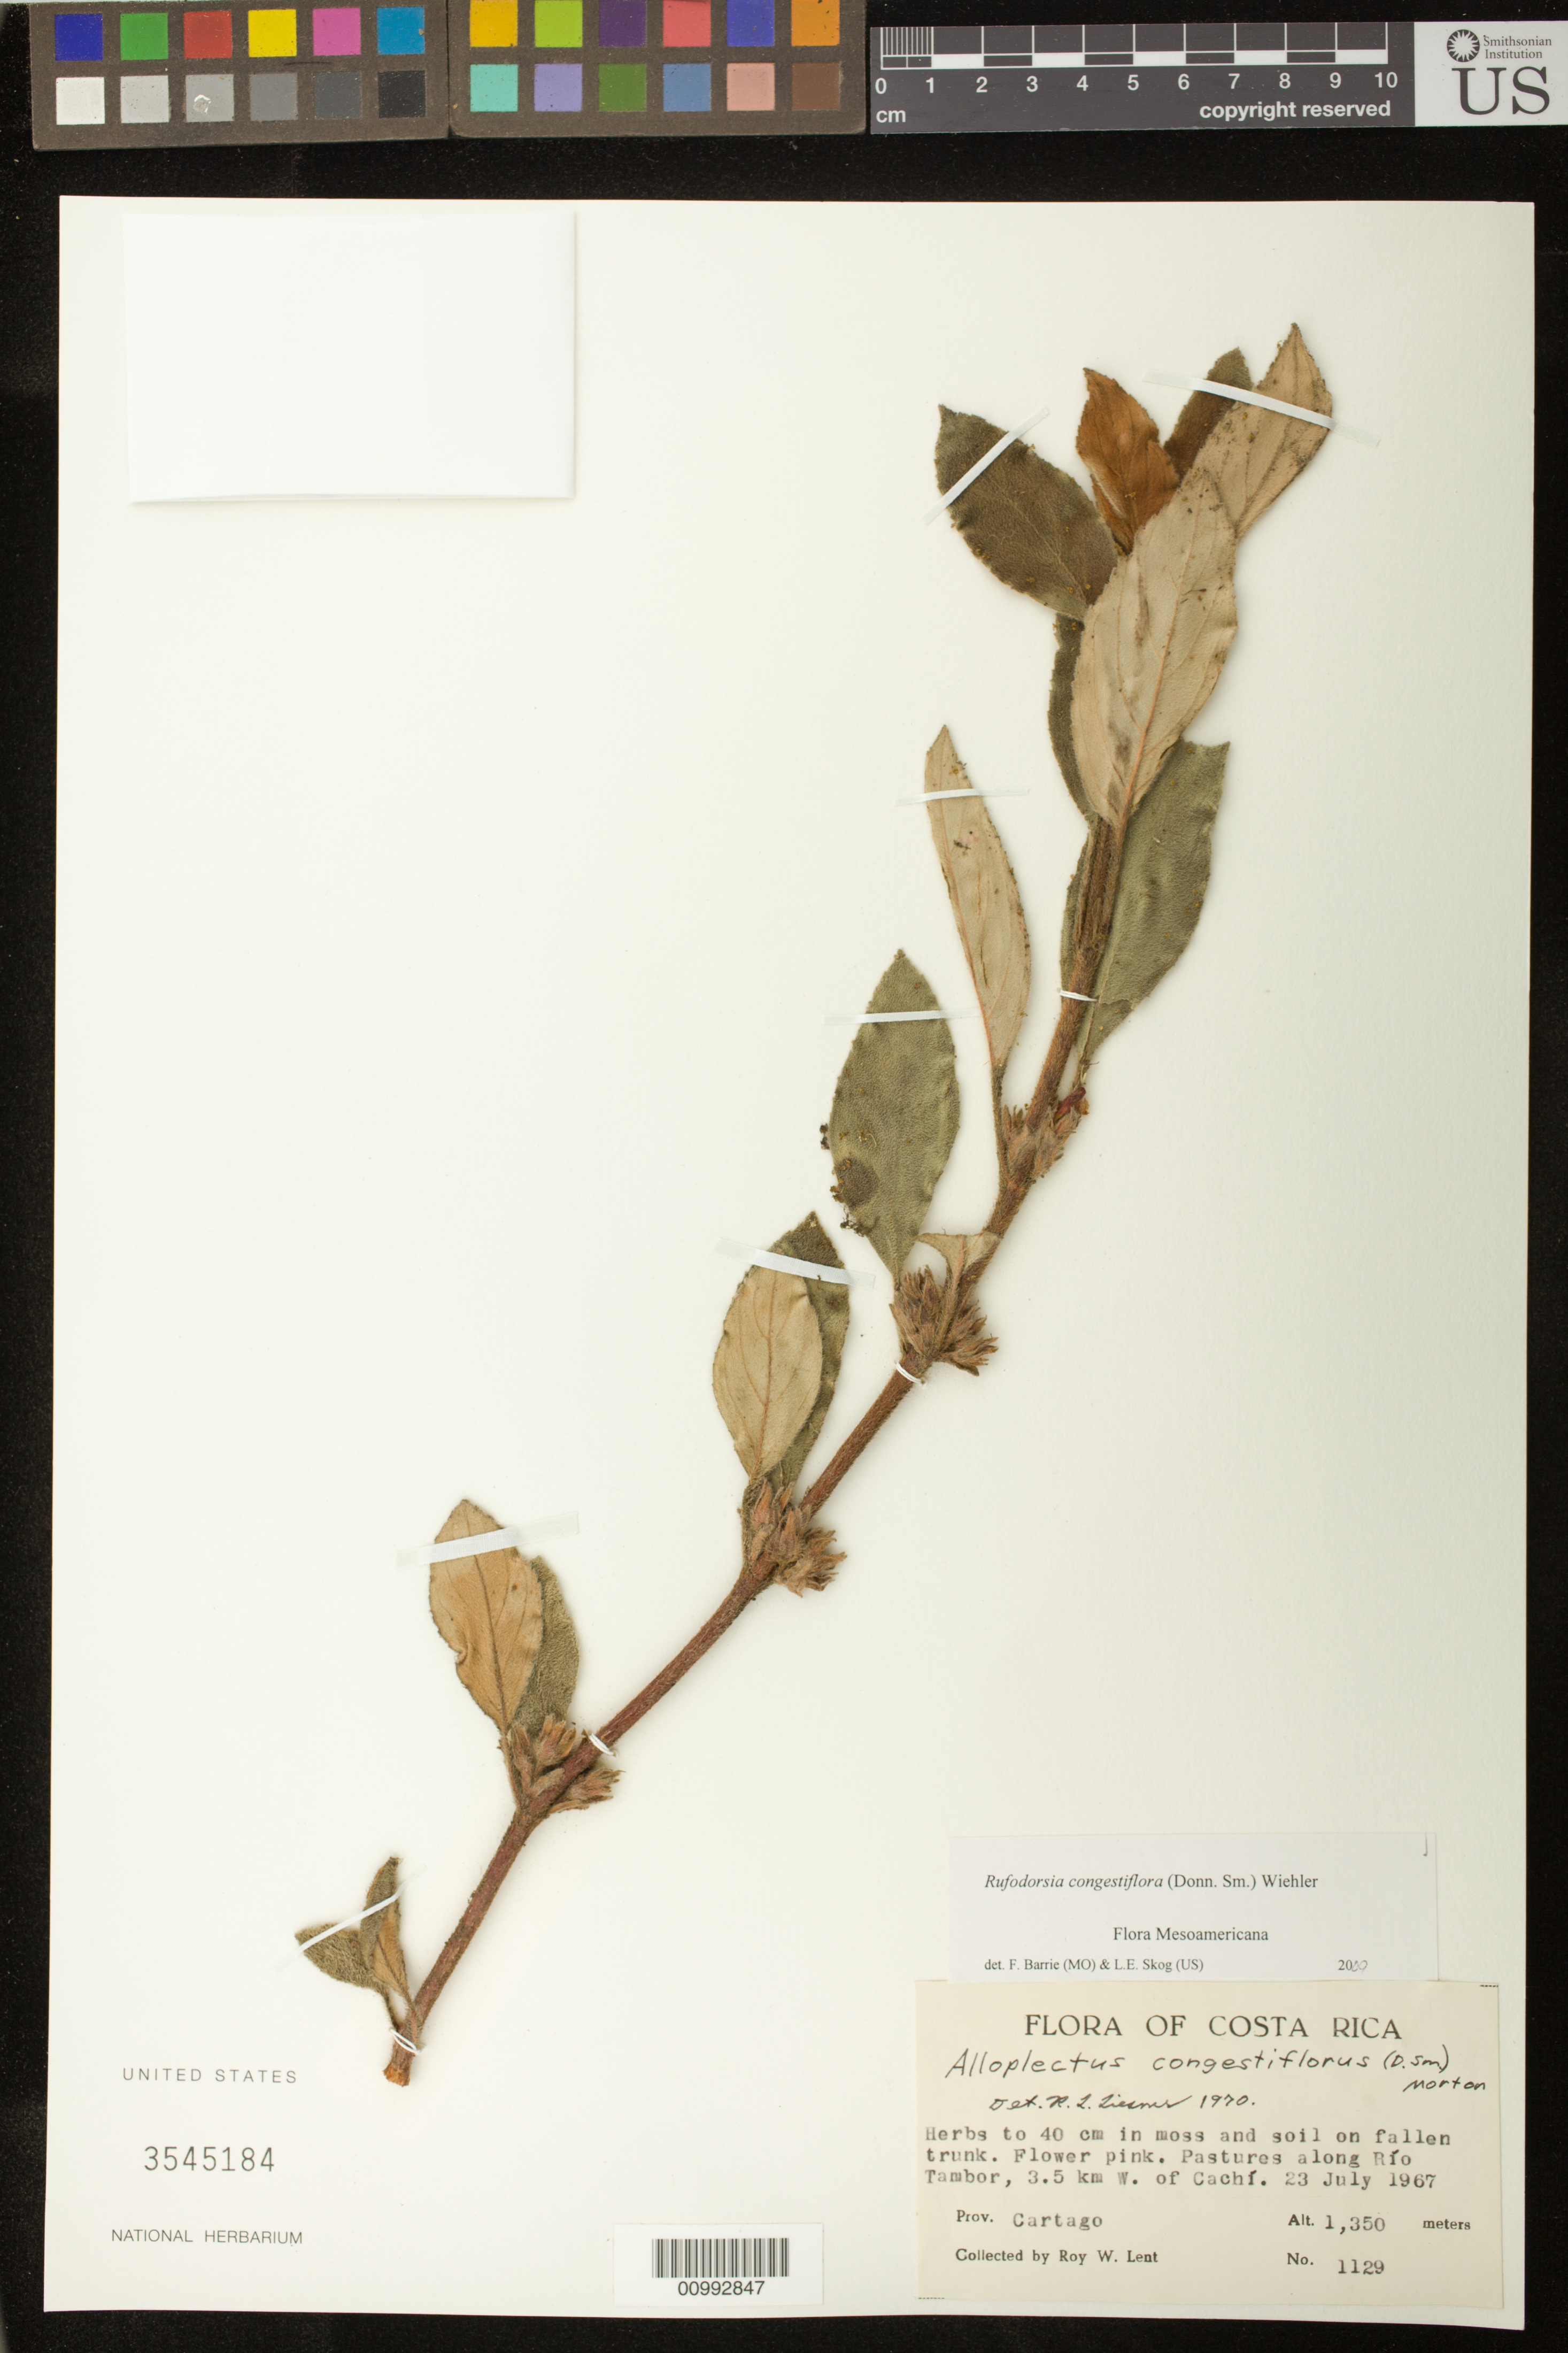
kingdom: Plantae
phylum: Tracheophyta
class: Magnoliopsida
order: Lamiales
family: Gesneriaceae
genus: Rufodorsia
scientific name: Rufodorsia congestiflora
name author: (Donn. Sm.) Wiehler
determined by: Barrie, F. R.; Skog, Laurence E.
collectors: R. W. Lent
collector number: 1129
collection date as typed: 23 Jul 1967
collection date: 1967-07-23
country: Costa Rica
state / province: Cartago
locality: Pastures along Río Tambor, 3.5 km W of Cachí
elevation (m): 1350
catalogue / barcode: US 3545184